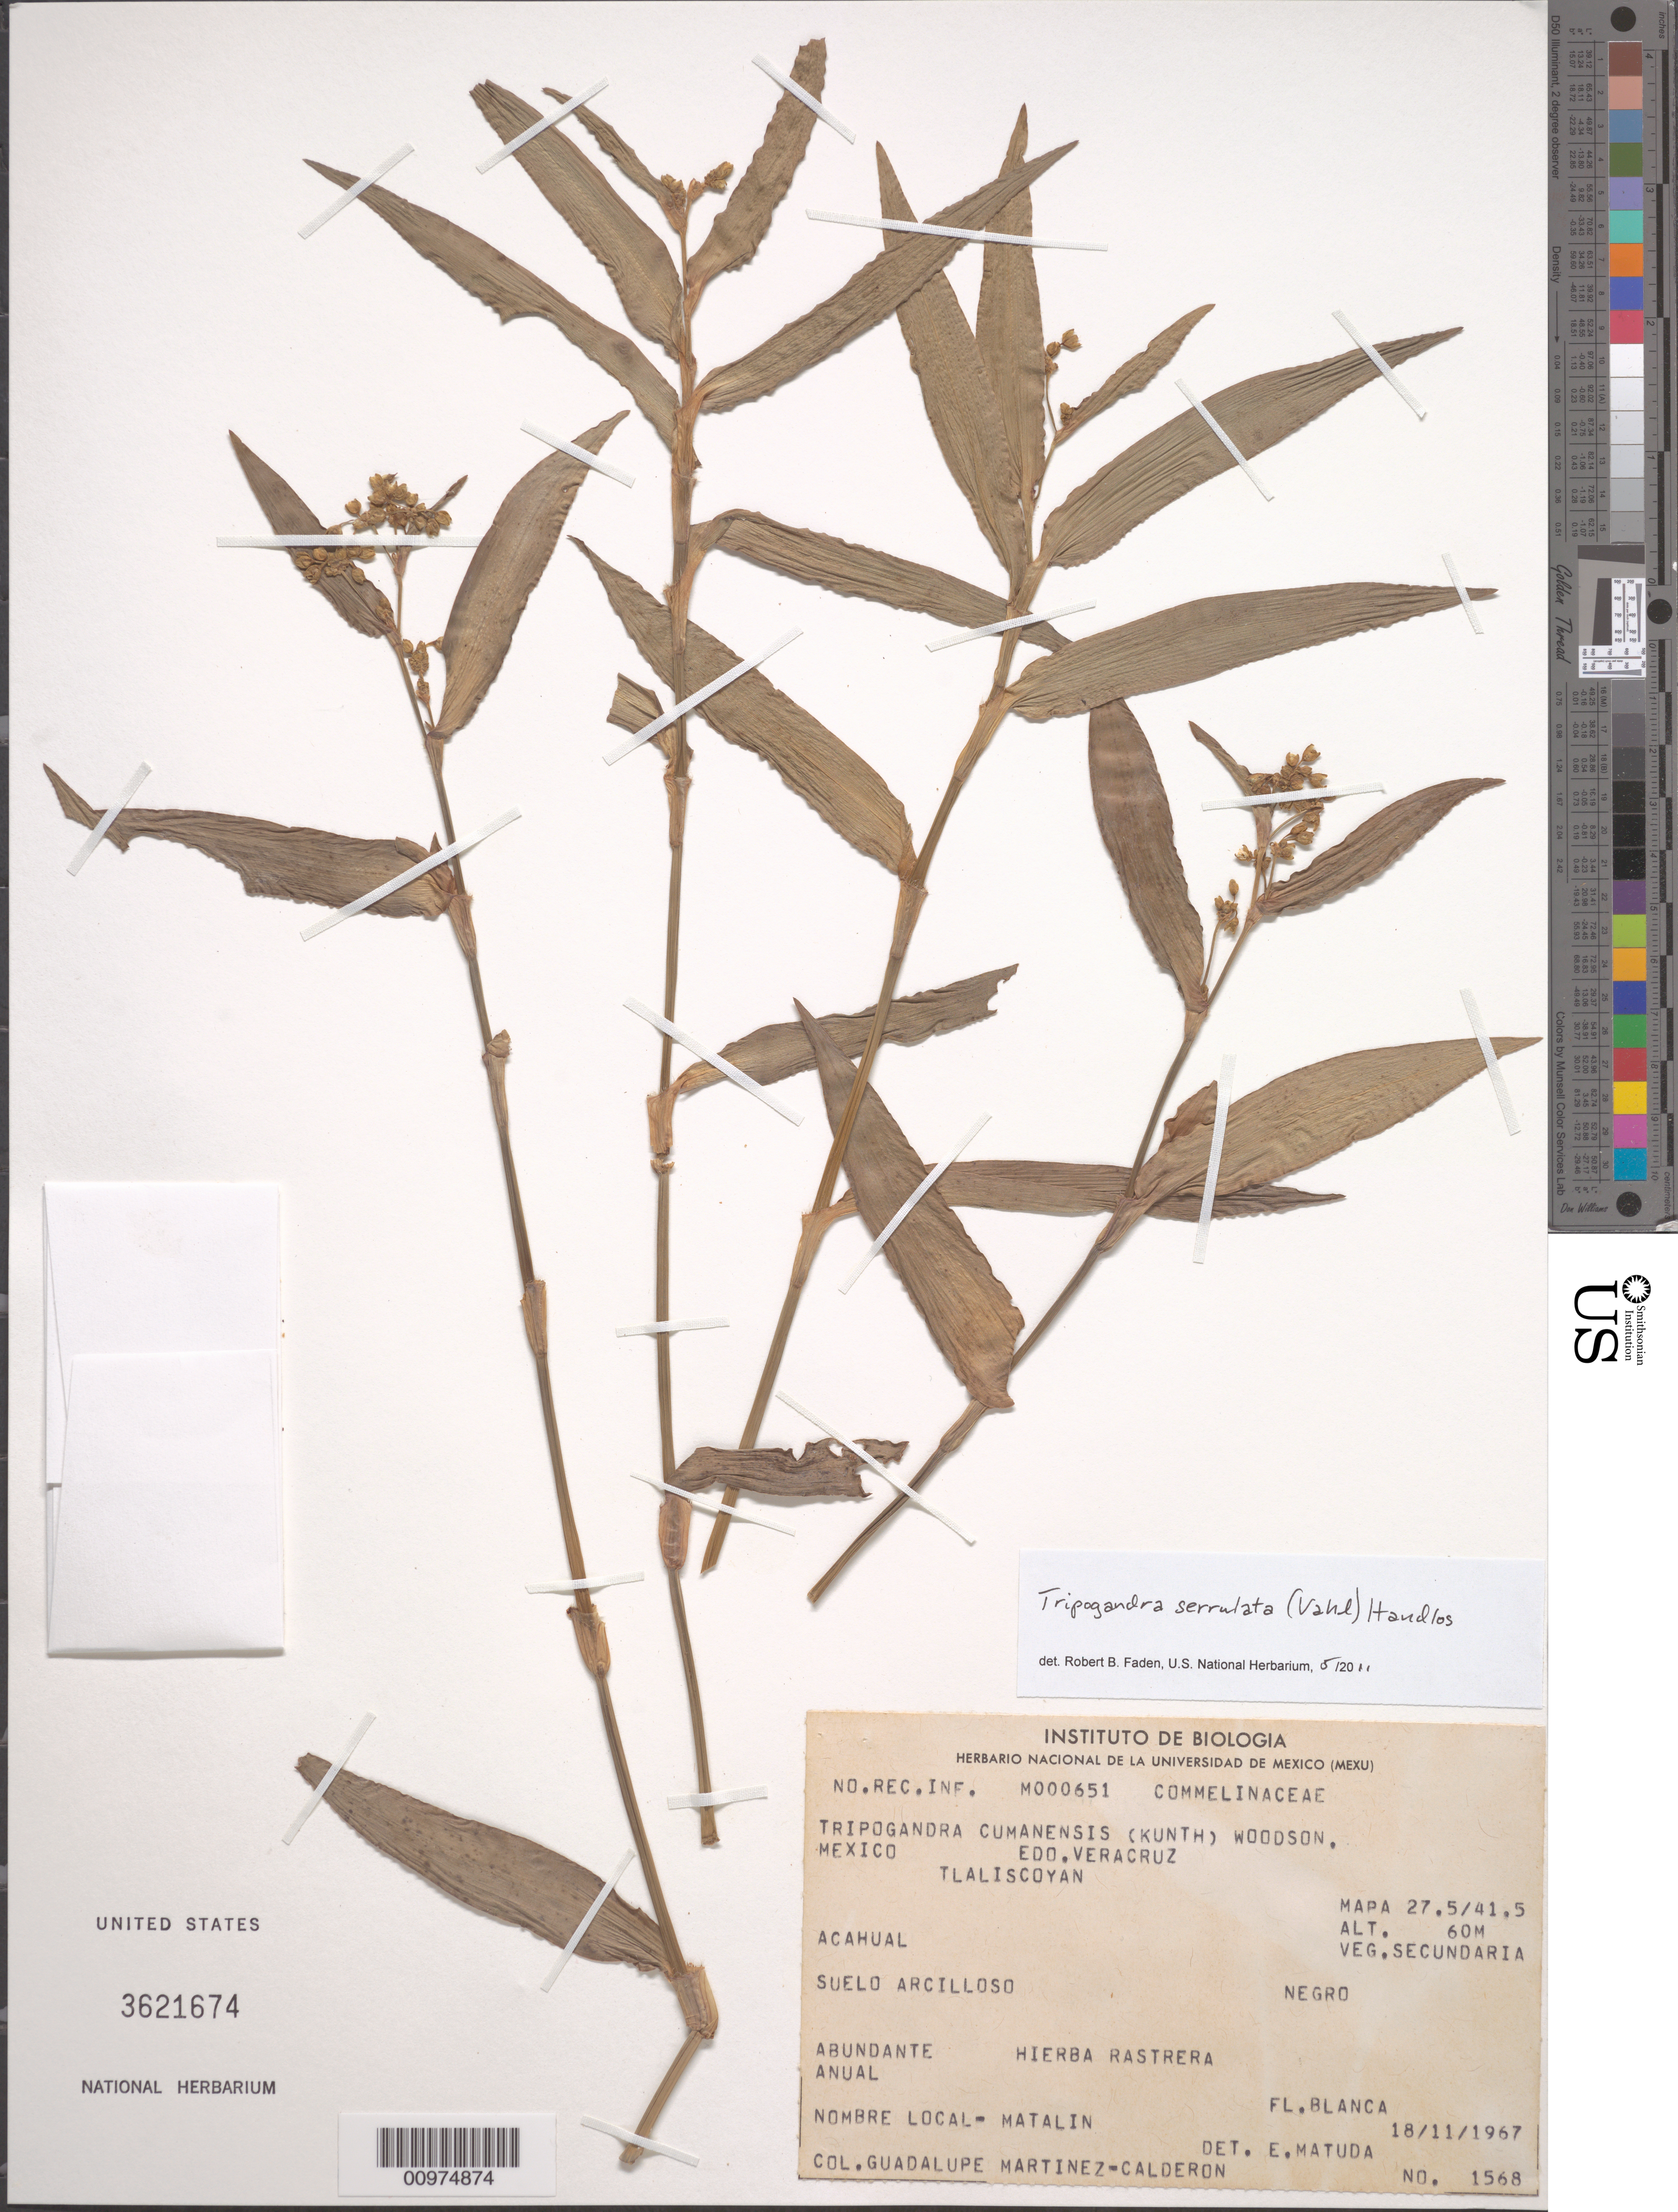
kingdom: Plantae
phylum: Tracheophyta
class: Liliopsida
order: Commelinales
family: Commelinaceae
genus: Tripogandra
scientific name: Tripogandra serrulata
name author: (Vahl) Handlos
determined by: Faden, Robert B., (US), Smithsonian Institution - National Museum of Natural History (UNITED STATES)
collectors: G. Martinez-C.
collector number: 1568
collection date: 1967-11-18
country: Mexico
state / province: Veracruz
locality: Edo.Veracruz Tlaliscoyan Acahual Suelo Arcilloso Negro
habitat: Veg. secundaria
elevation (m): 60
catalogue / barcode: US 3621674